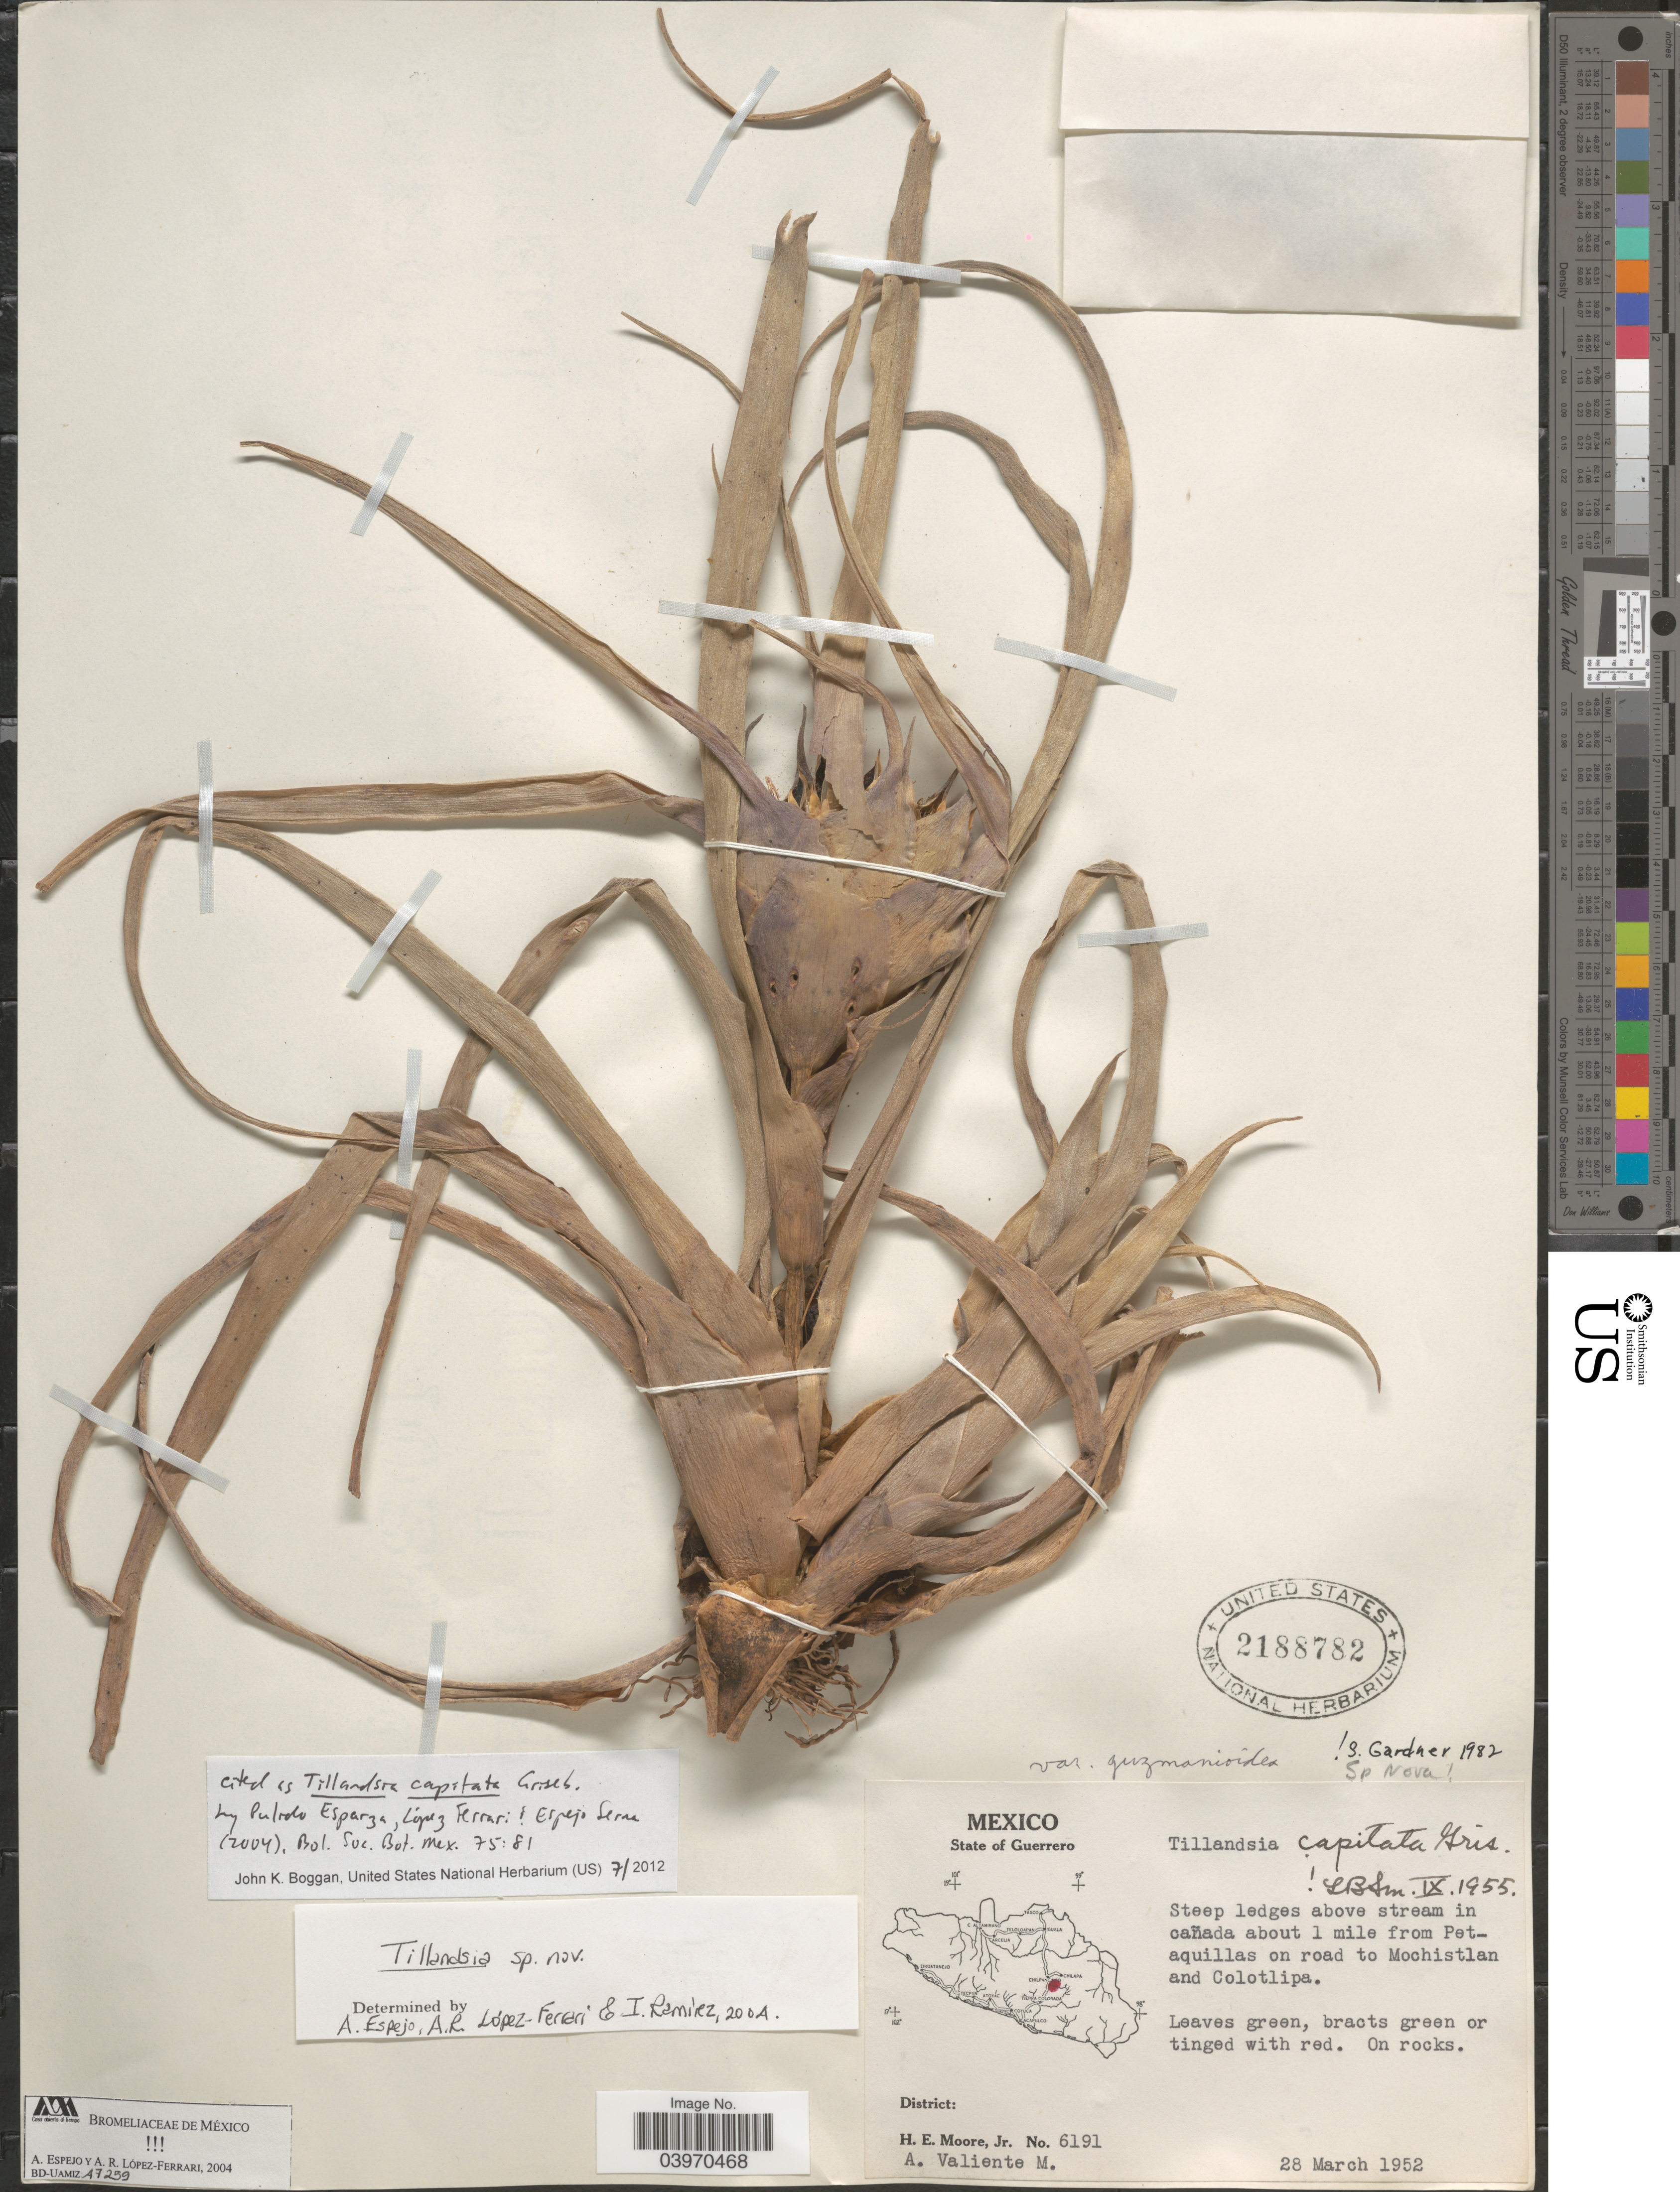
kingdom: Plantae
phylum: Tracheophyta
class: Liliopsida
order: Poales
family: Bromeliaceae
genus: Tillandsia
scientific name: Tillandsia capitata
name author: Griseb.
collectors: H. Moore & A. Valiente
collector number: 6191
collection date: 1952-03-28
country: Mexico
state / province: Guerrero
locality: Steep ledges above stream in cañada about 1 mile from Petaquillas on road to Mochistlan and Colotlipa.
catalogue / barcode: US 2188782